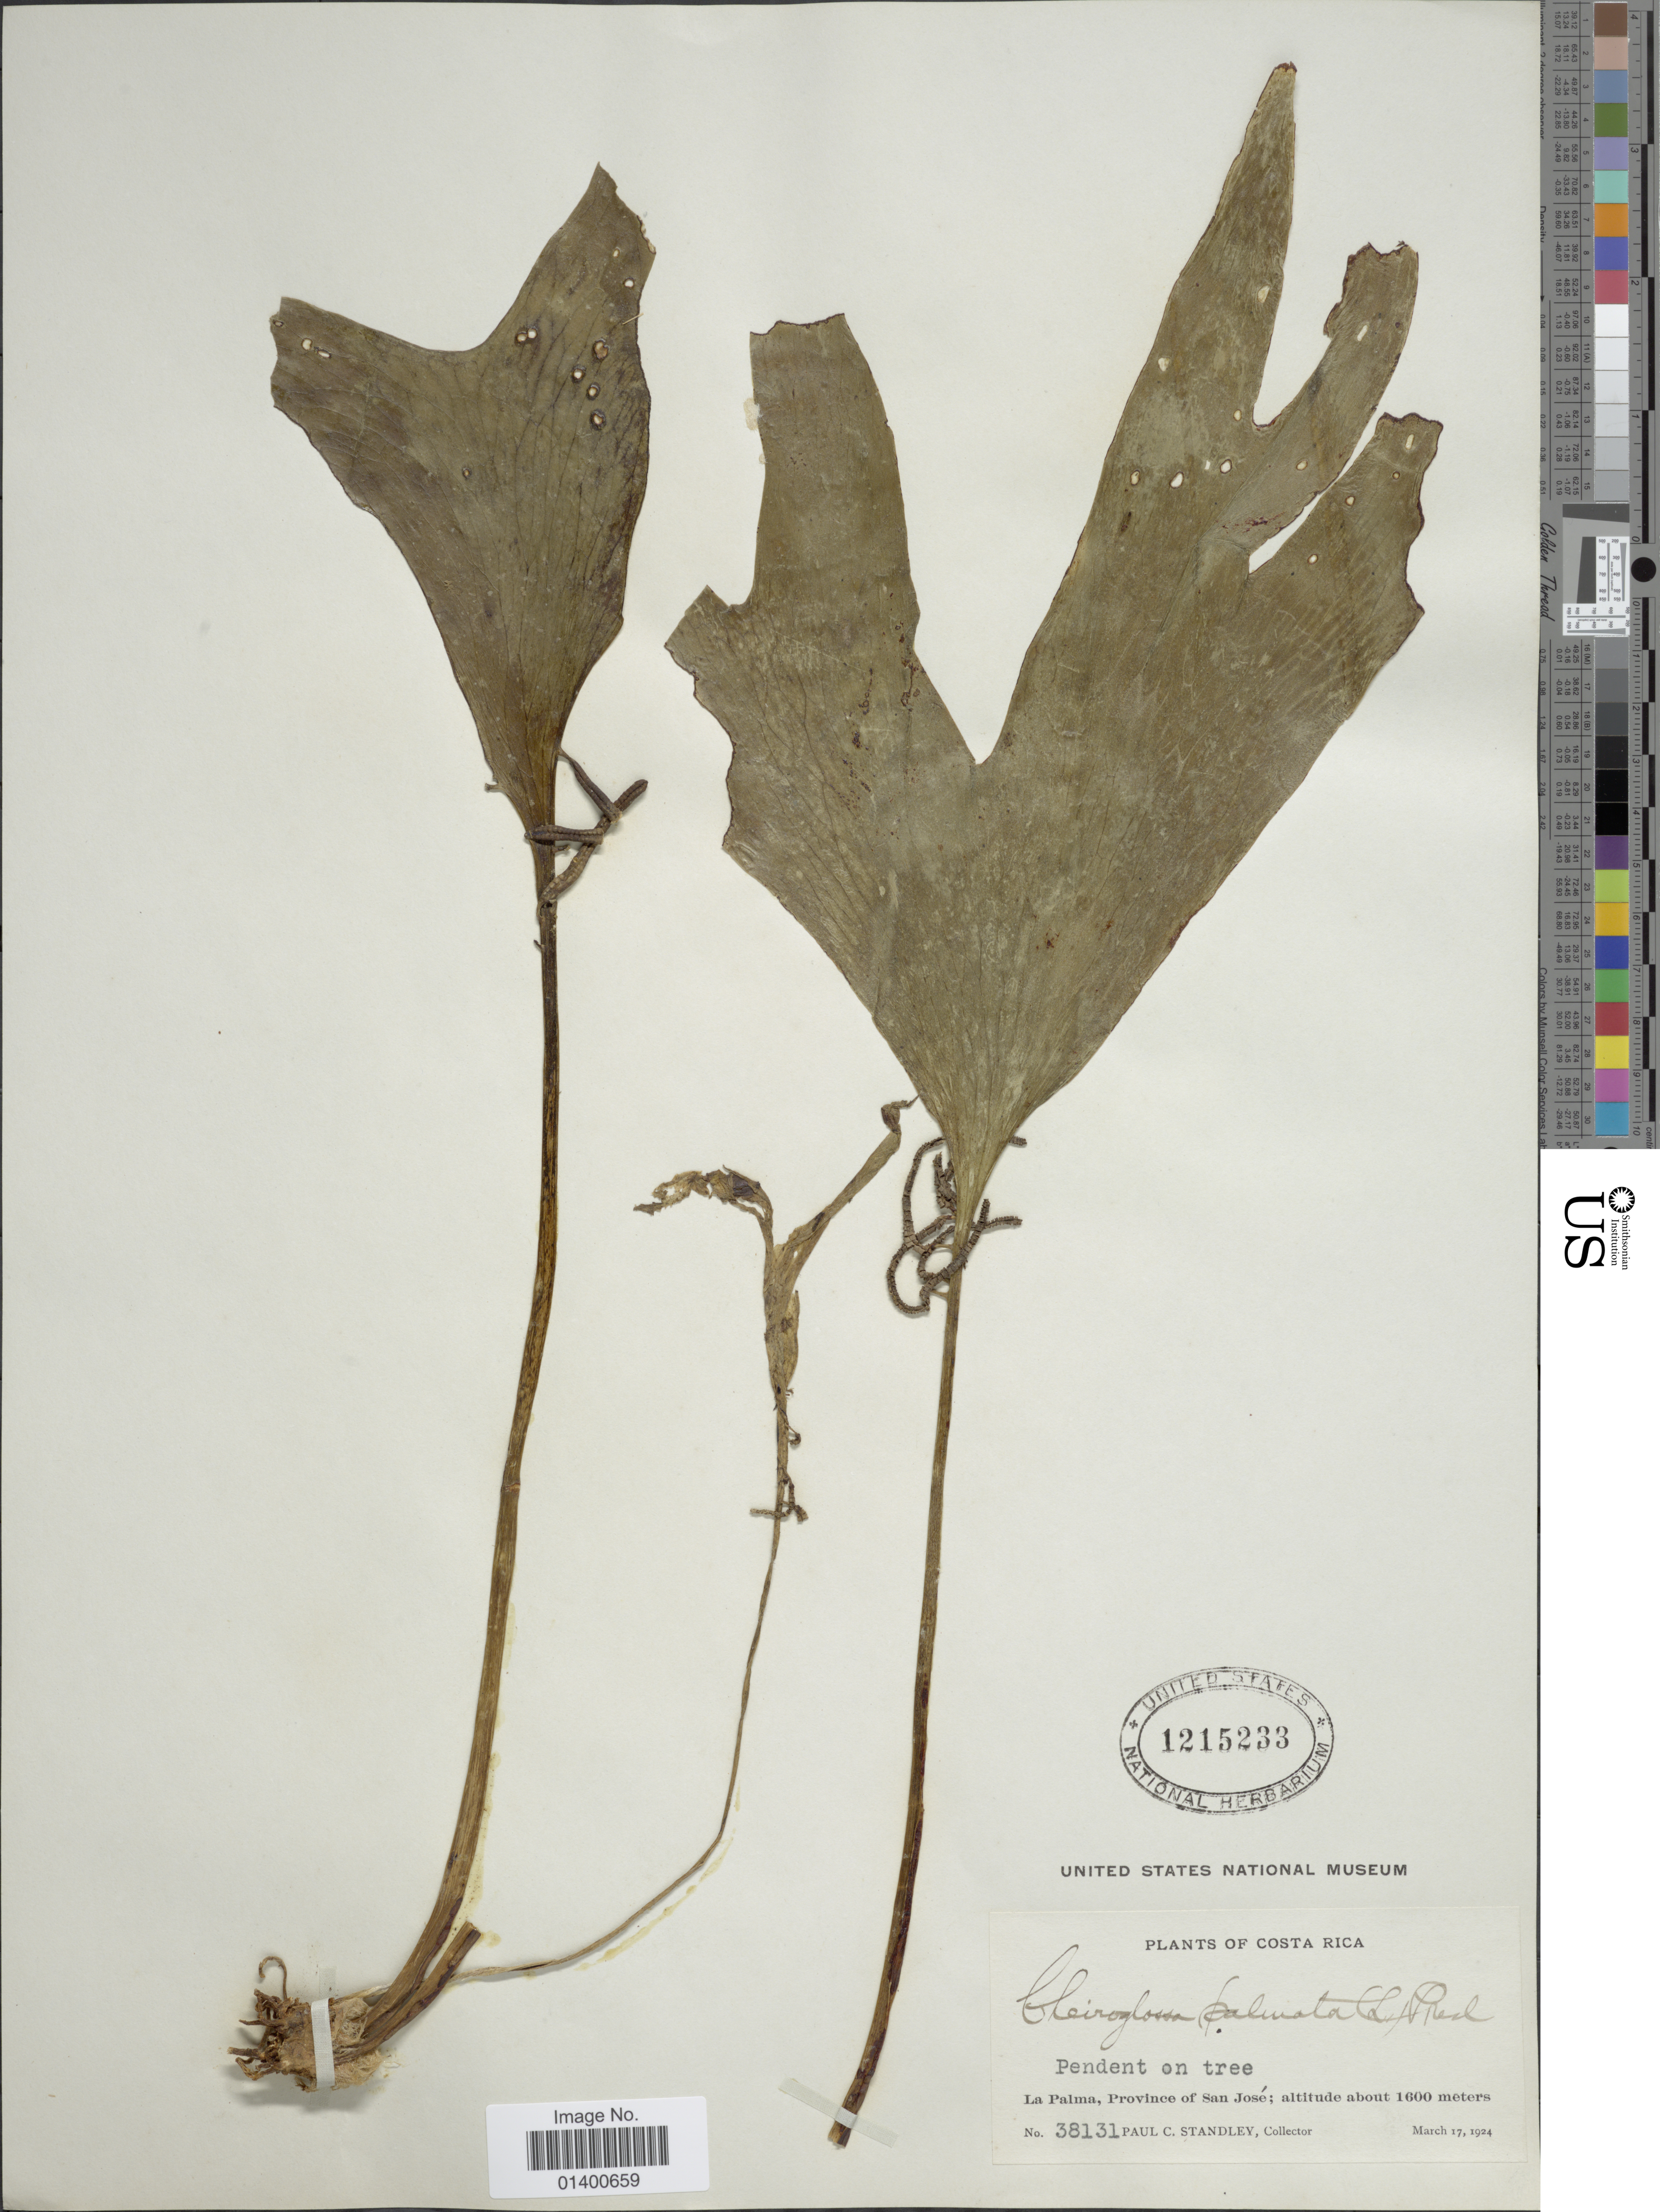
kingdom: Plantae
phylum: Tracheophyta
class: Polypodiopsida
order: Ophioglossales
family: Ophioglossaceae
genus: Cheiroglossa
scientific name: Cheiroglossa palmata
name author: (L.) C. Presl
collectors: P. C. Standley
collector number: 38131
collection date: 1924-03-17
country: Costa Rica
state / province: San José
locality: La Palma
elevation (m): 1600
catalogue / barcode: US 1215233